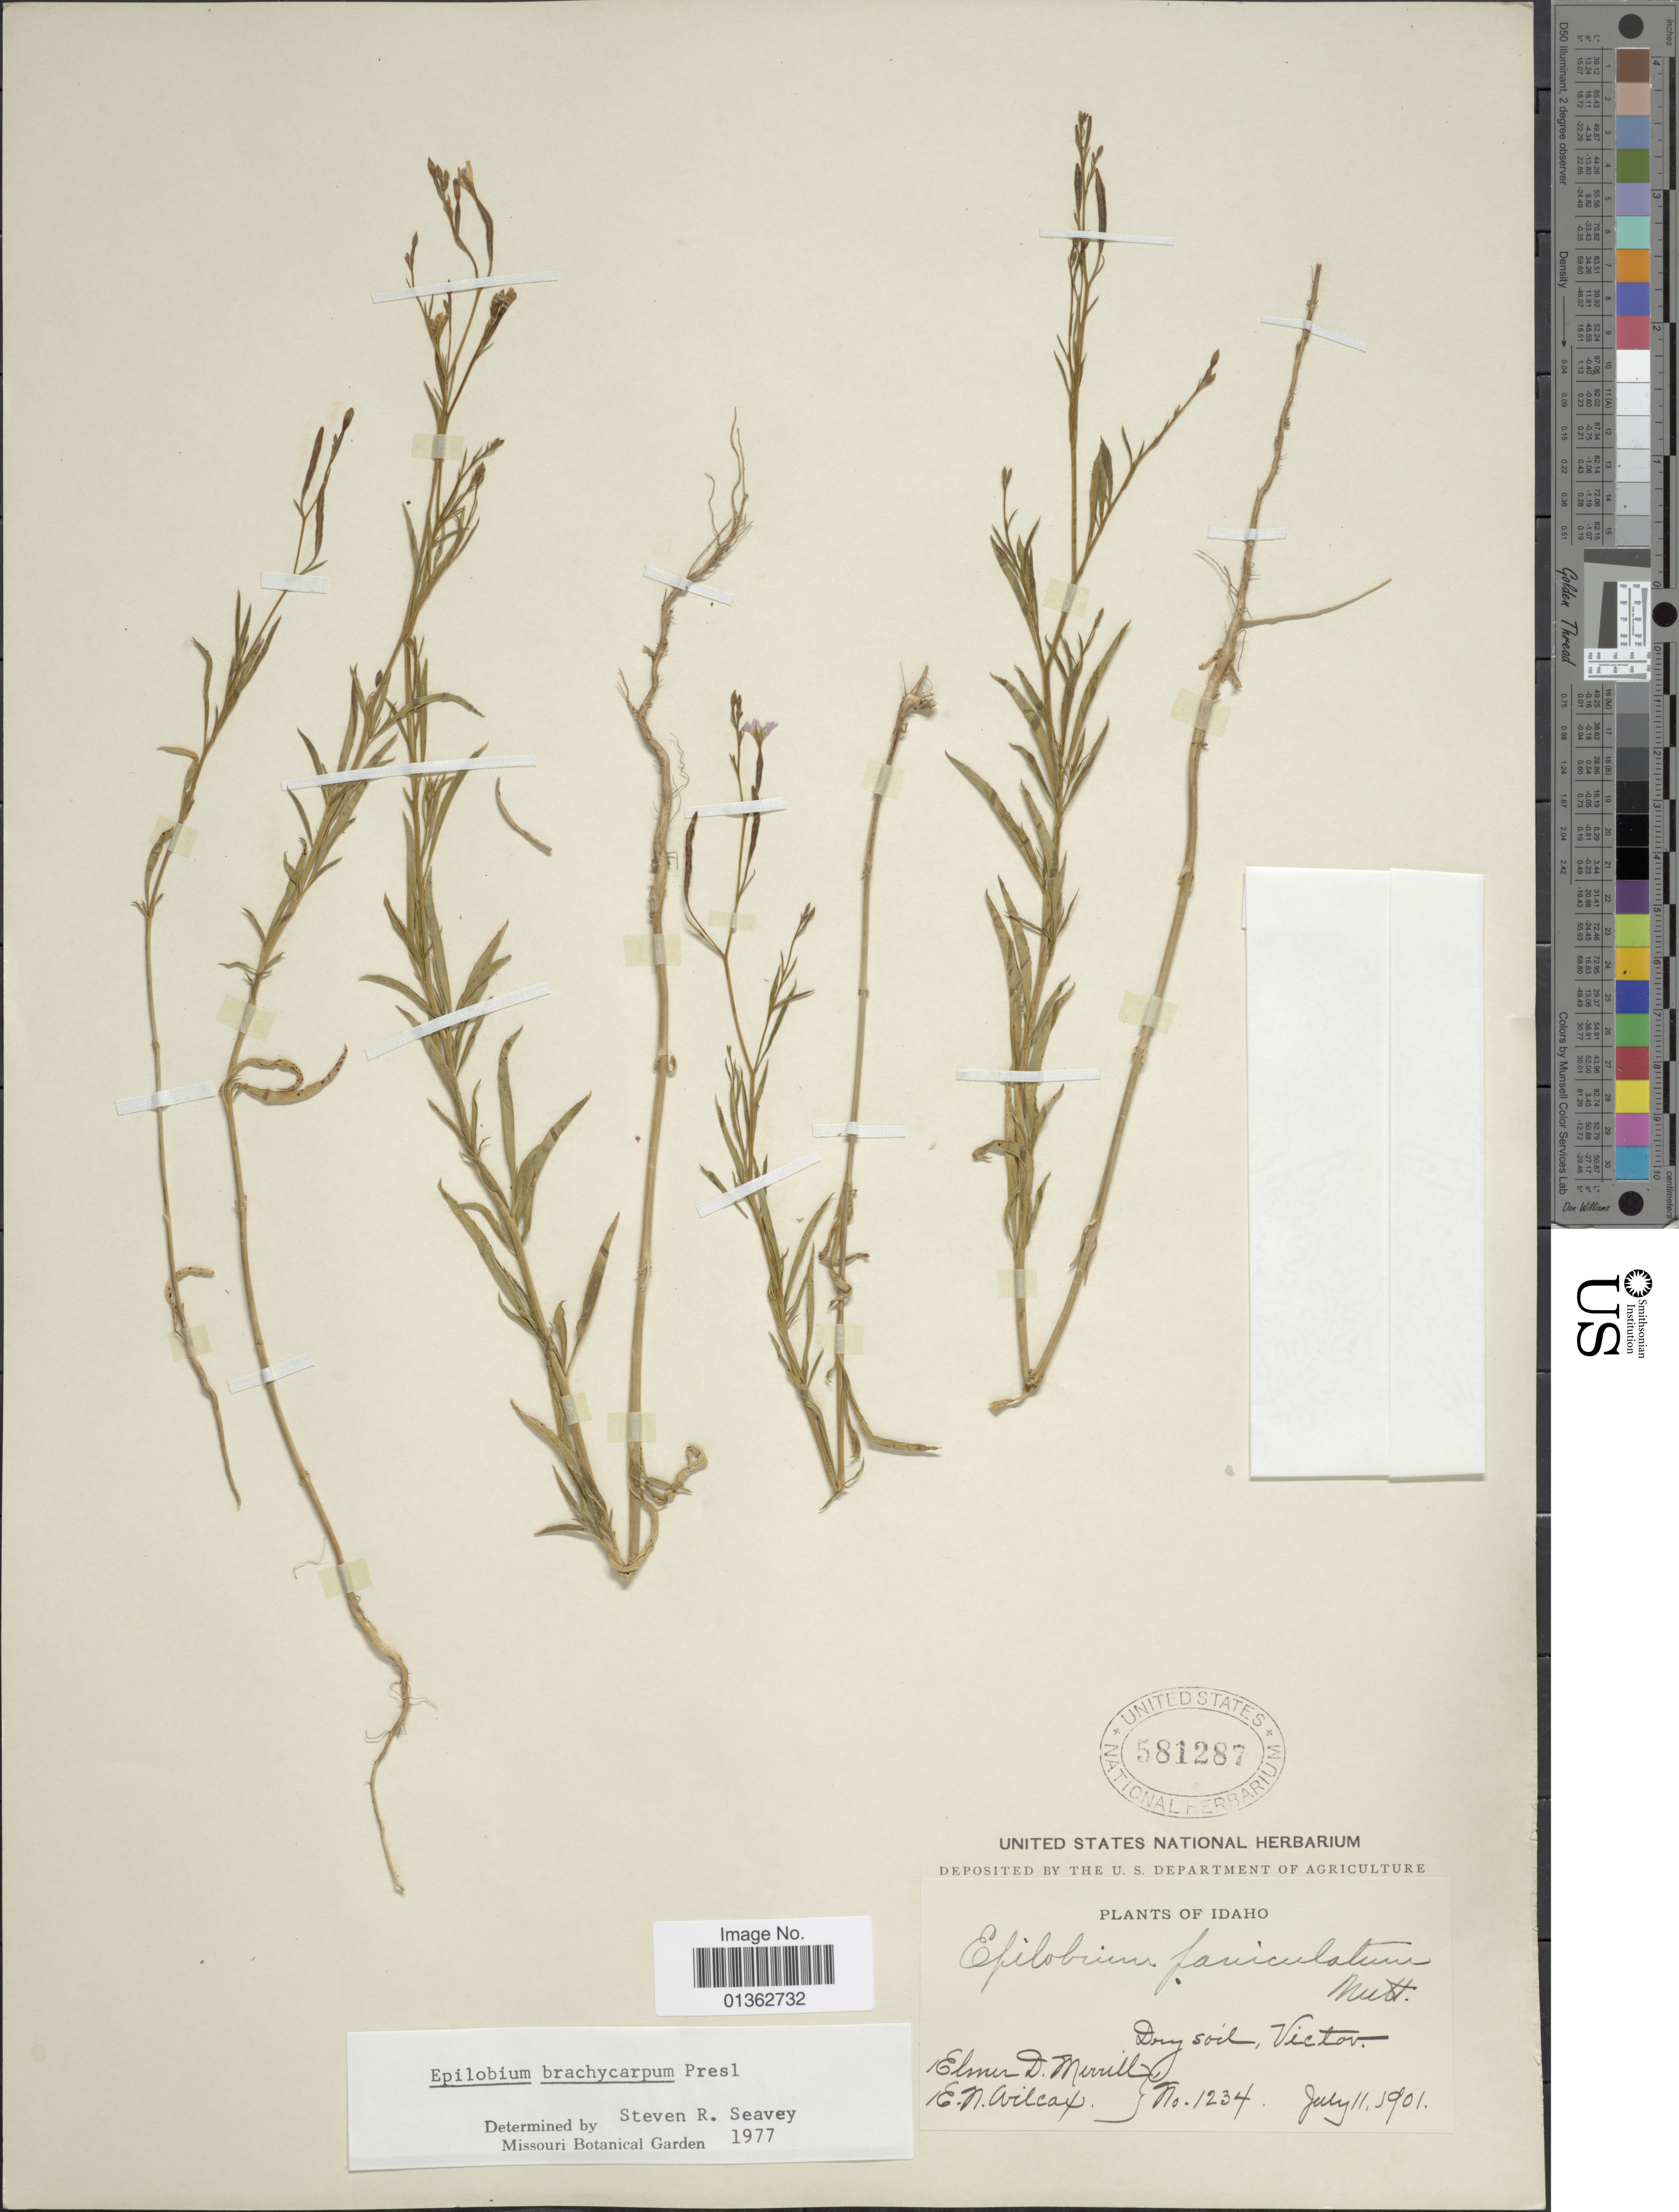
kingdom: Plantae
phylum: Tracheophyta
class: Magnoliopsida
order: Myrtales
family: Onagraceae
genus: Epilobium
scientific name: Epilobium brachycarpum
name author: C. Presl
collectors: E. D. Merrill & E. Wilcox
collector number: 1234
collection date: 1901-09-11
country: United States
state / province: Idaho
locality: Victor.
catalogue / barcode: US 581287